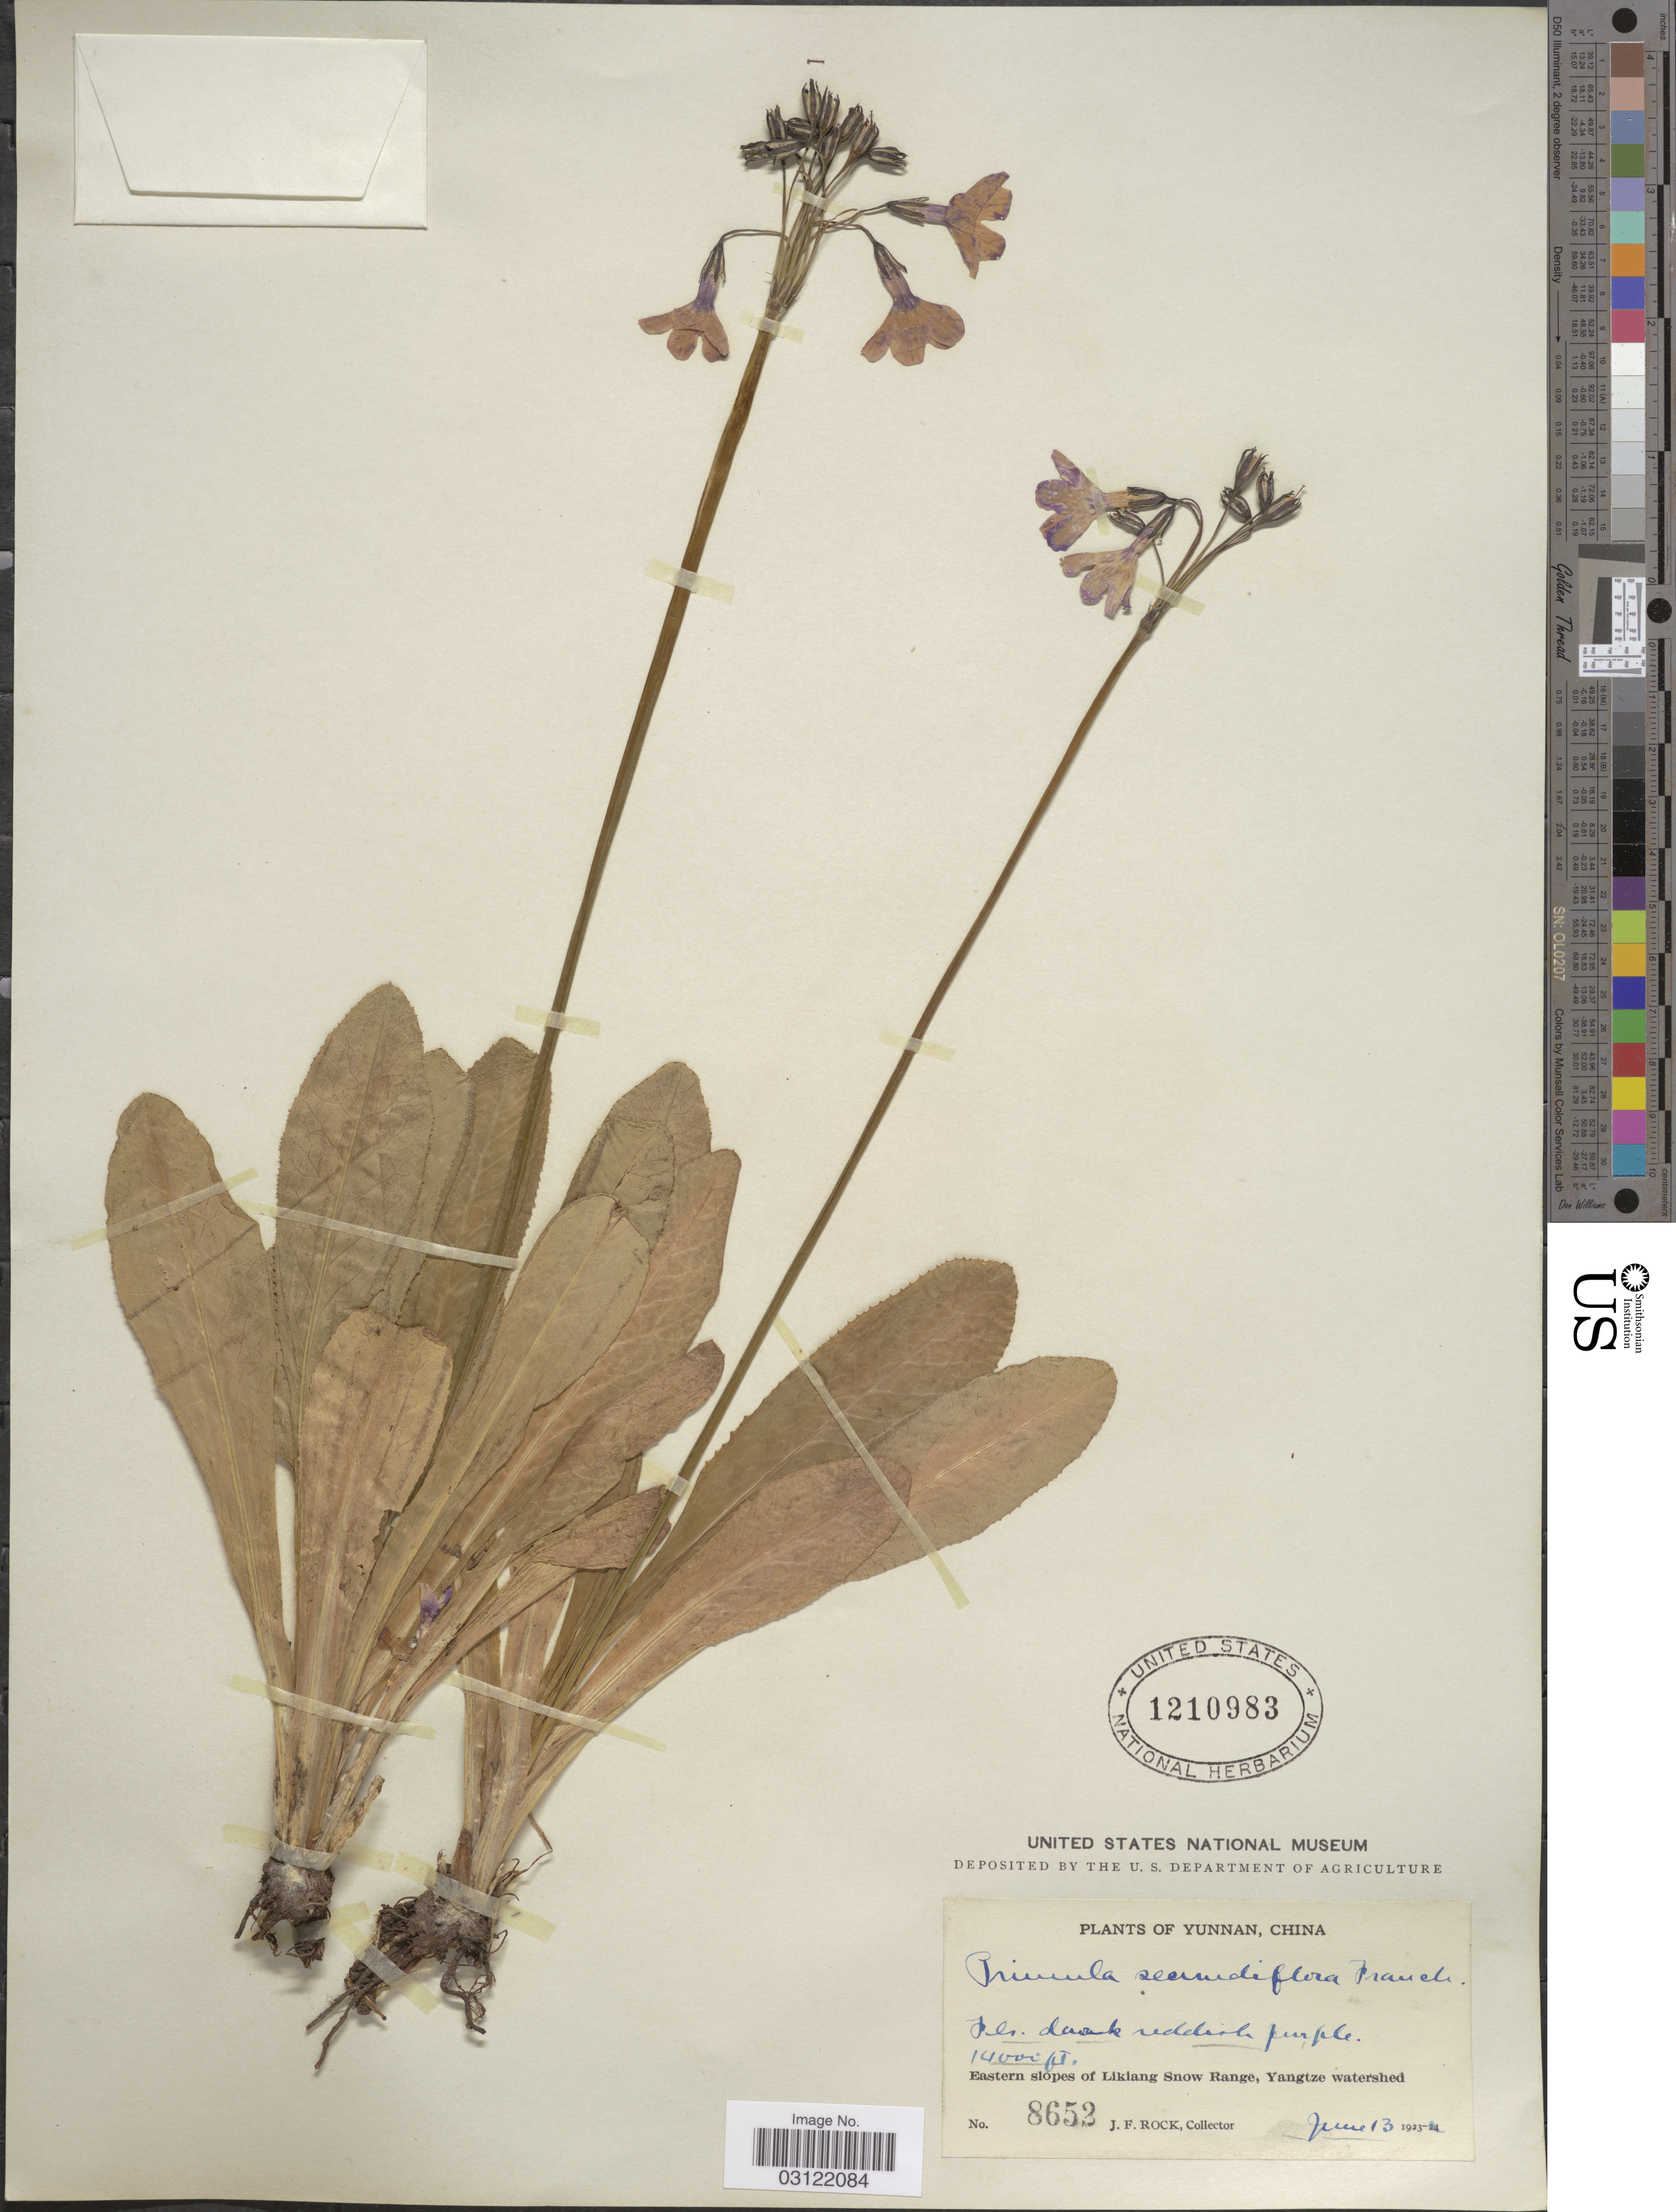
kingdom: Plantae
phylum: Tracheophyta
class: Magnoliopsida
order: Ericales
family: Primulaceae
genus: Primula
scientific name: Primula secundiflora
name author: Franch.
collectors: J. Rock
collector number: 8652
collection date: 1923-06-13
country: China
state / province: Yunnan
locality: Eastern slopes of Likiang Snow Range, Yangtze watershed.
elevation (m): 4267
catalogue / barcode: US 1210983